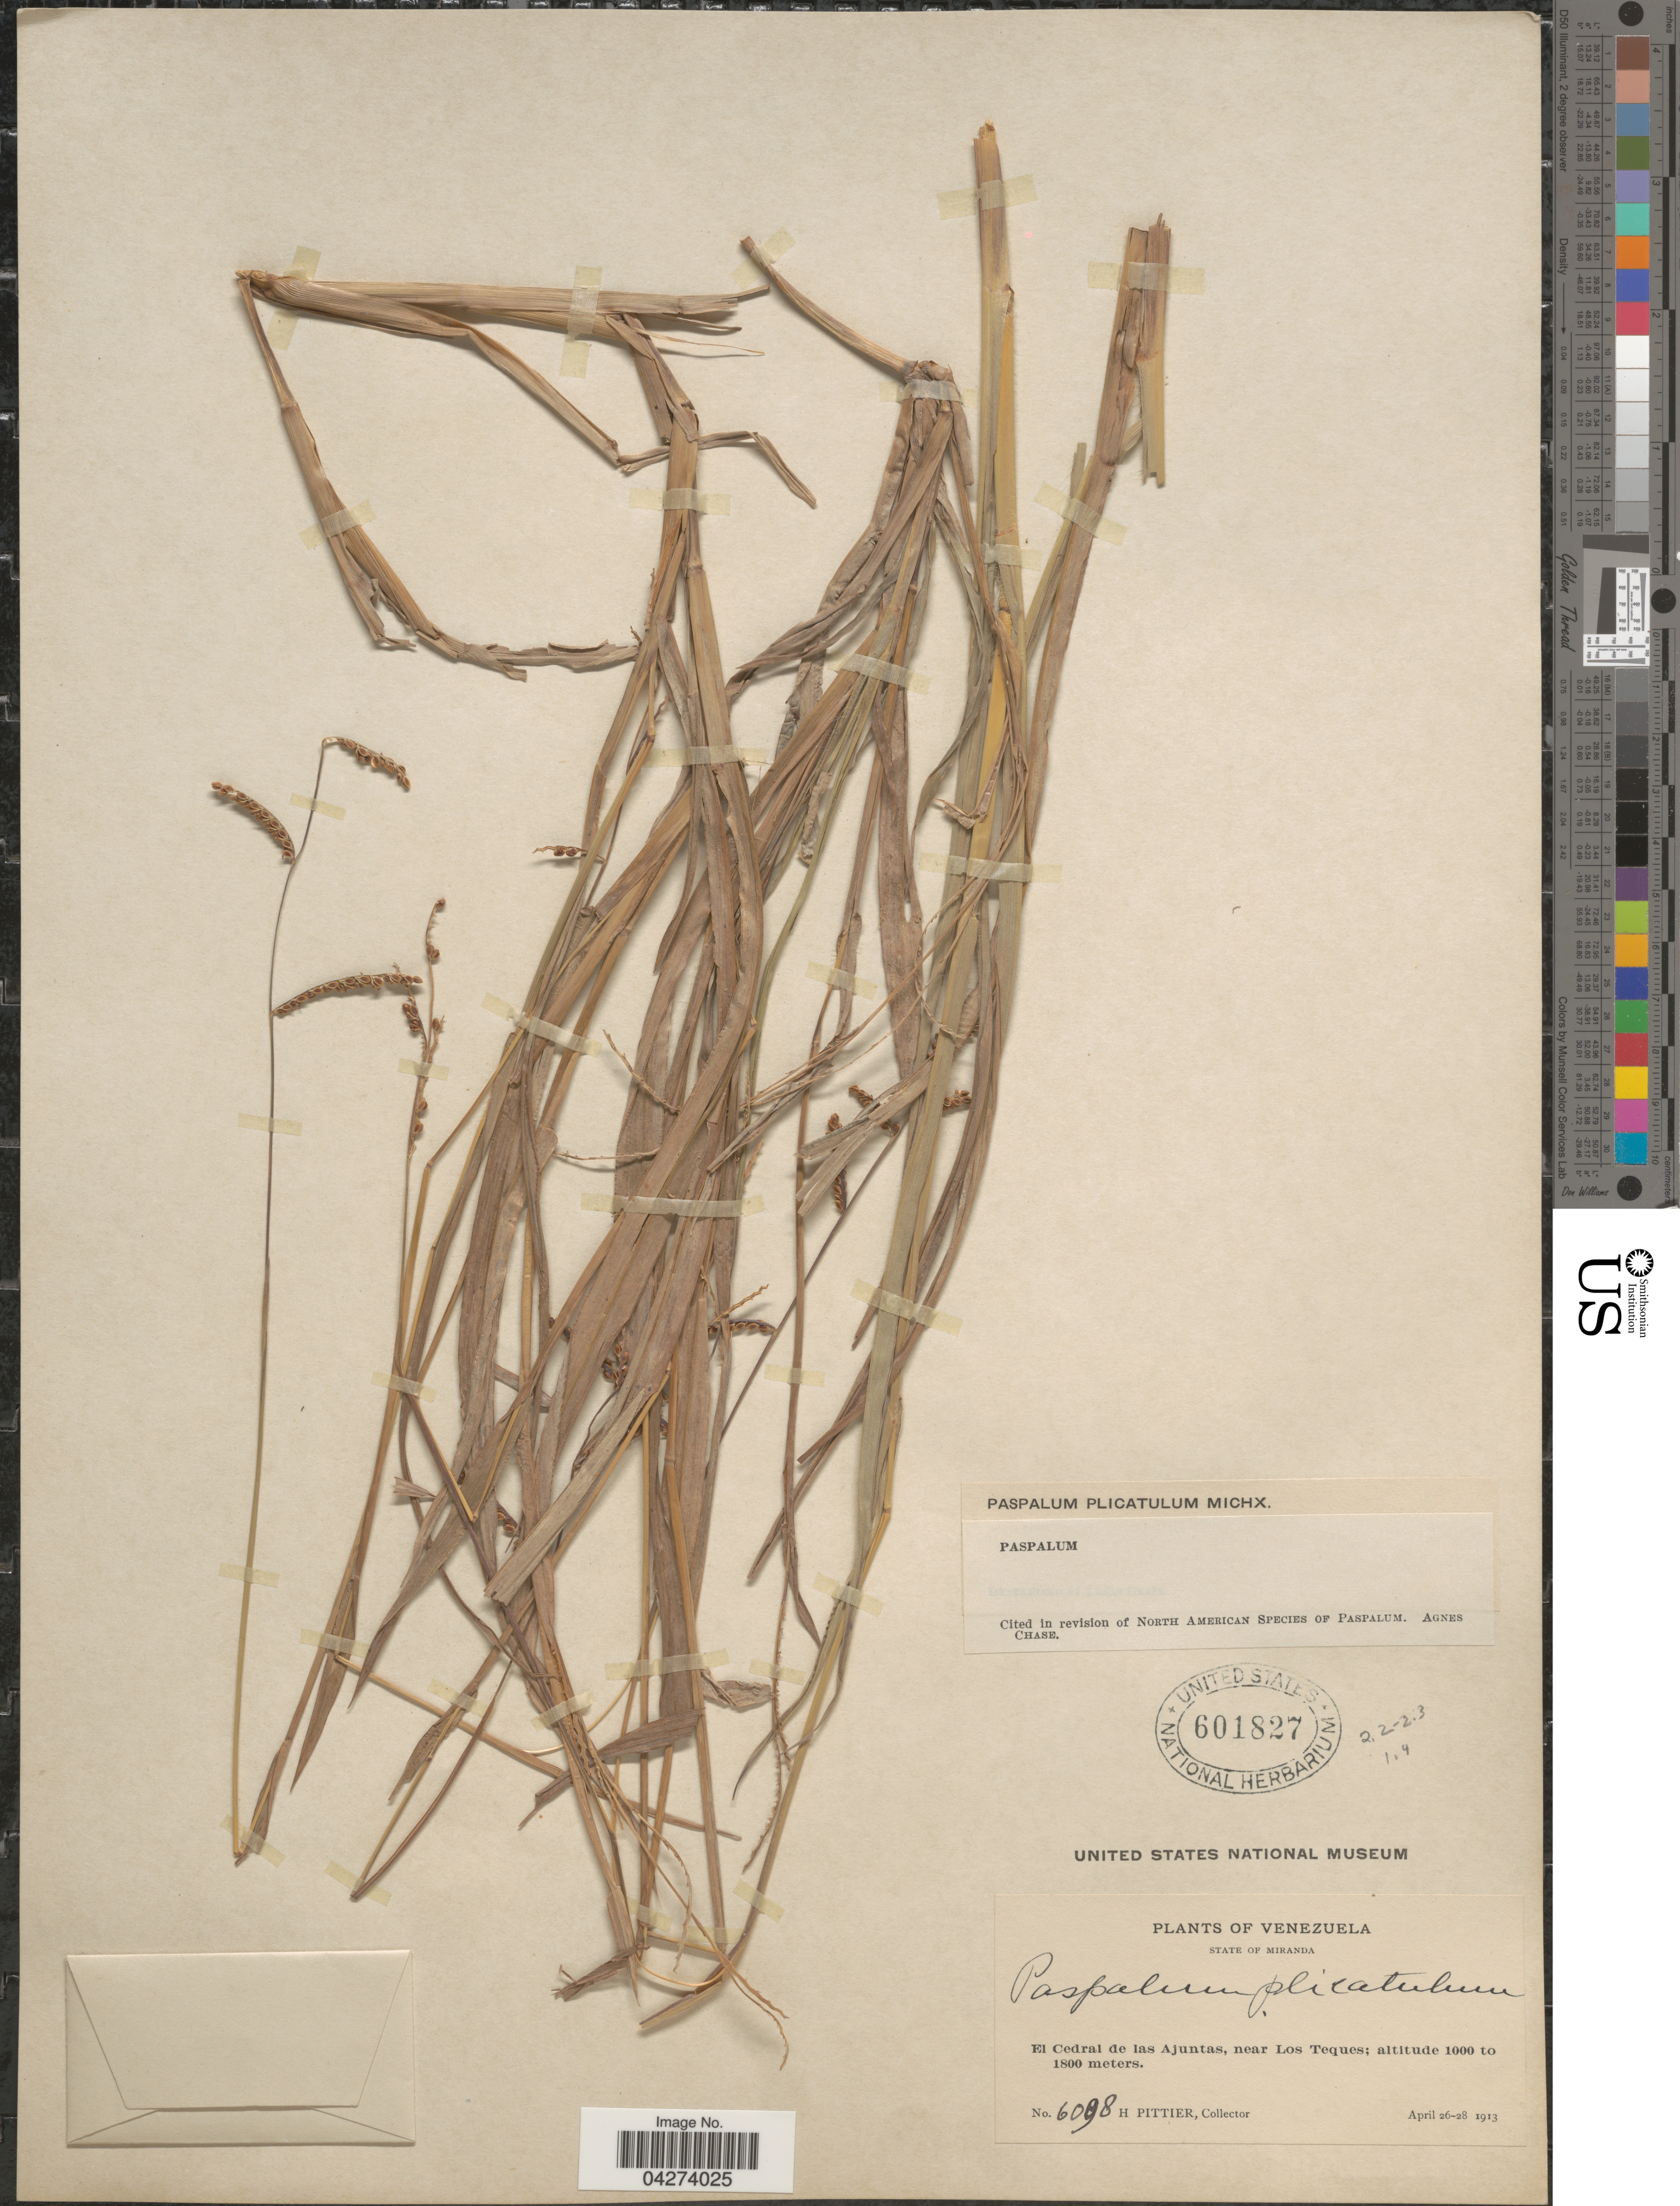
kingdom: Plantae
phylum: Tracheophyta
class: Liliopsida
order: Poales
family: Poaceae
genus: Paspalum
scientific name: Paspalum plicatulum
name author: Michx.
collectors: H. F. Pittier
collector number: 6098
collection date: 1913-04-26/1913-04-28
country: Venezuela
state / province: Miranda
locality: El Cedral de las Ajuntas, near Los Teques.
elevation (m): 1000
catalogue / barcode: US 601827